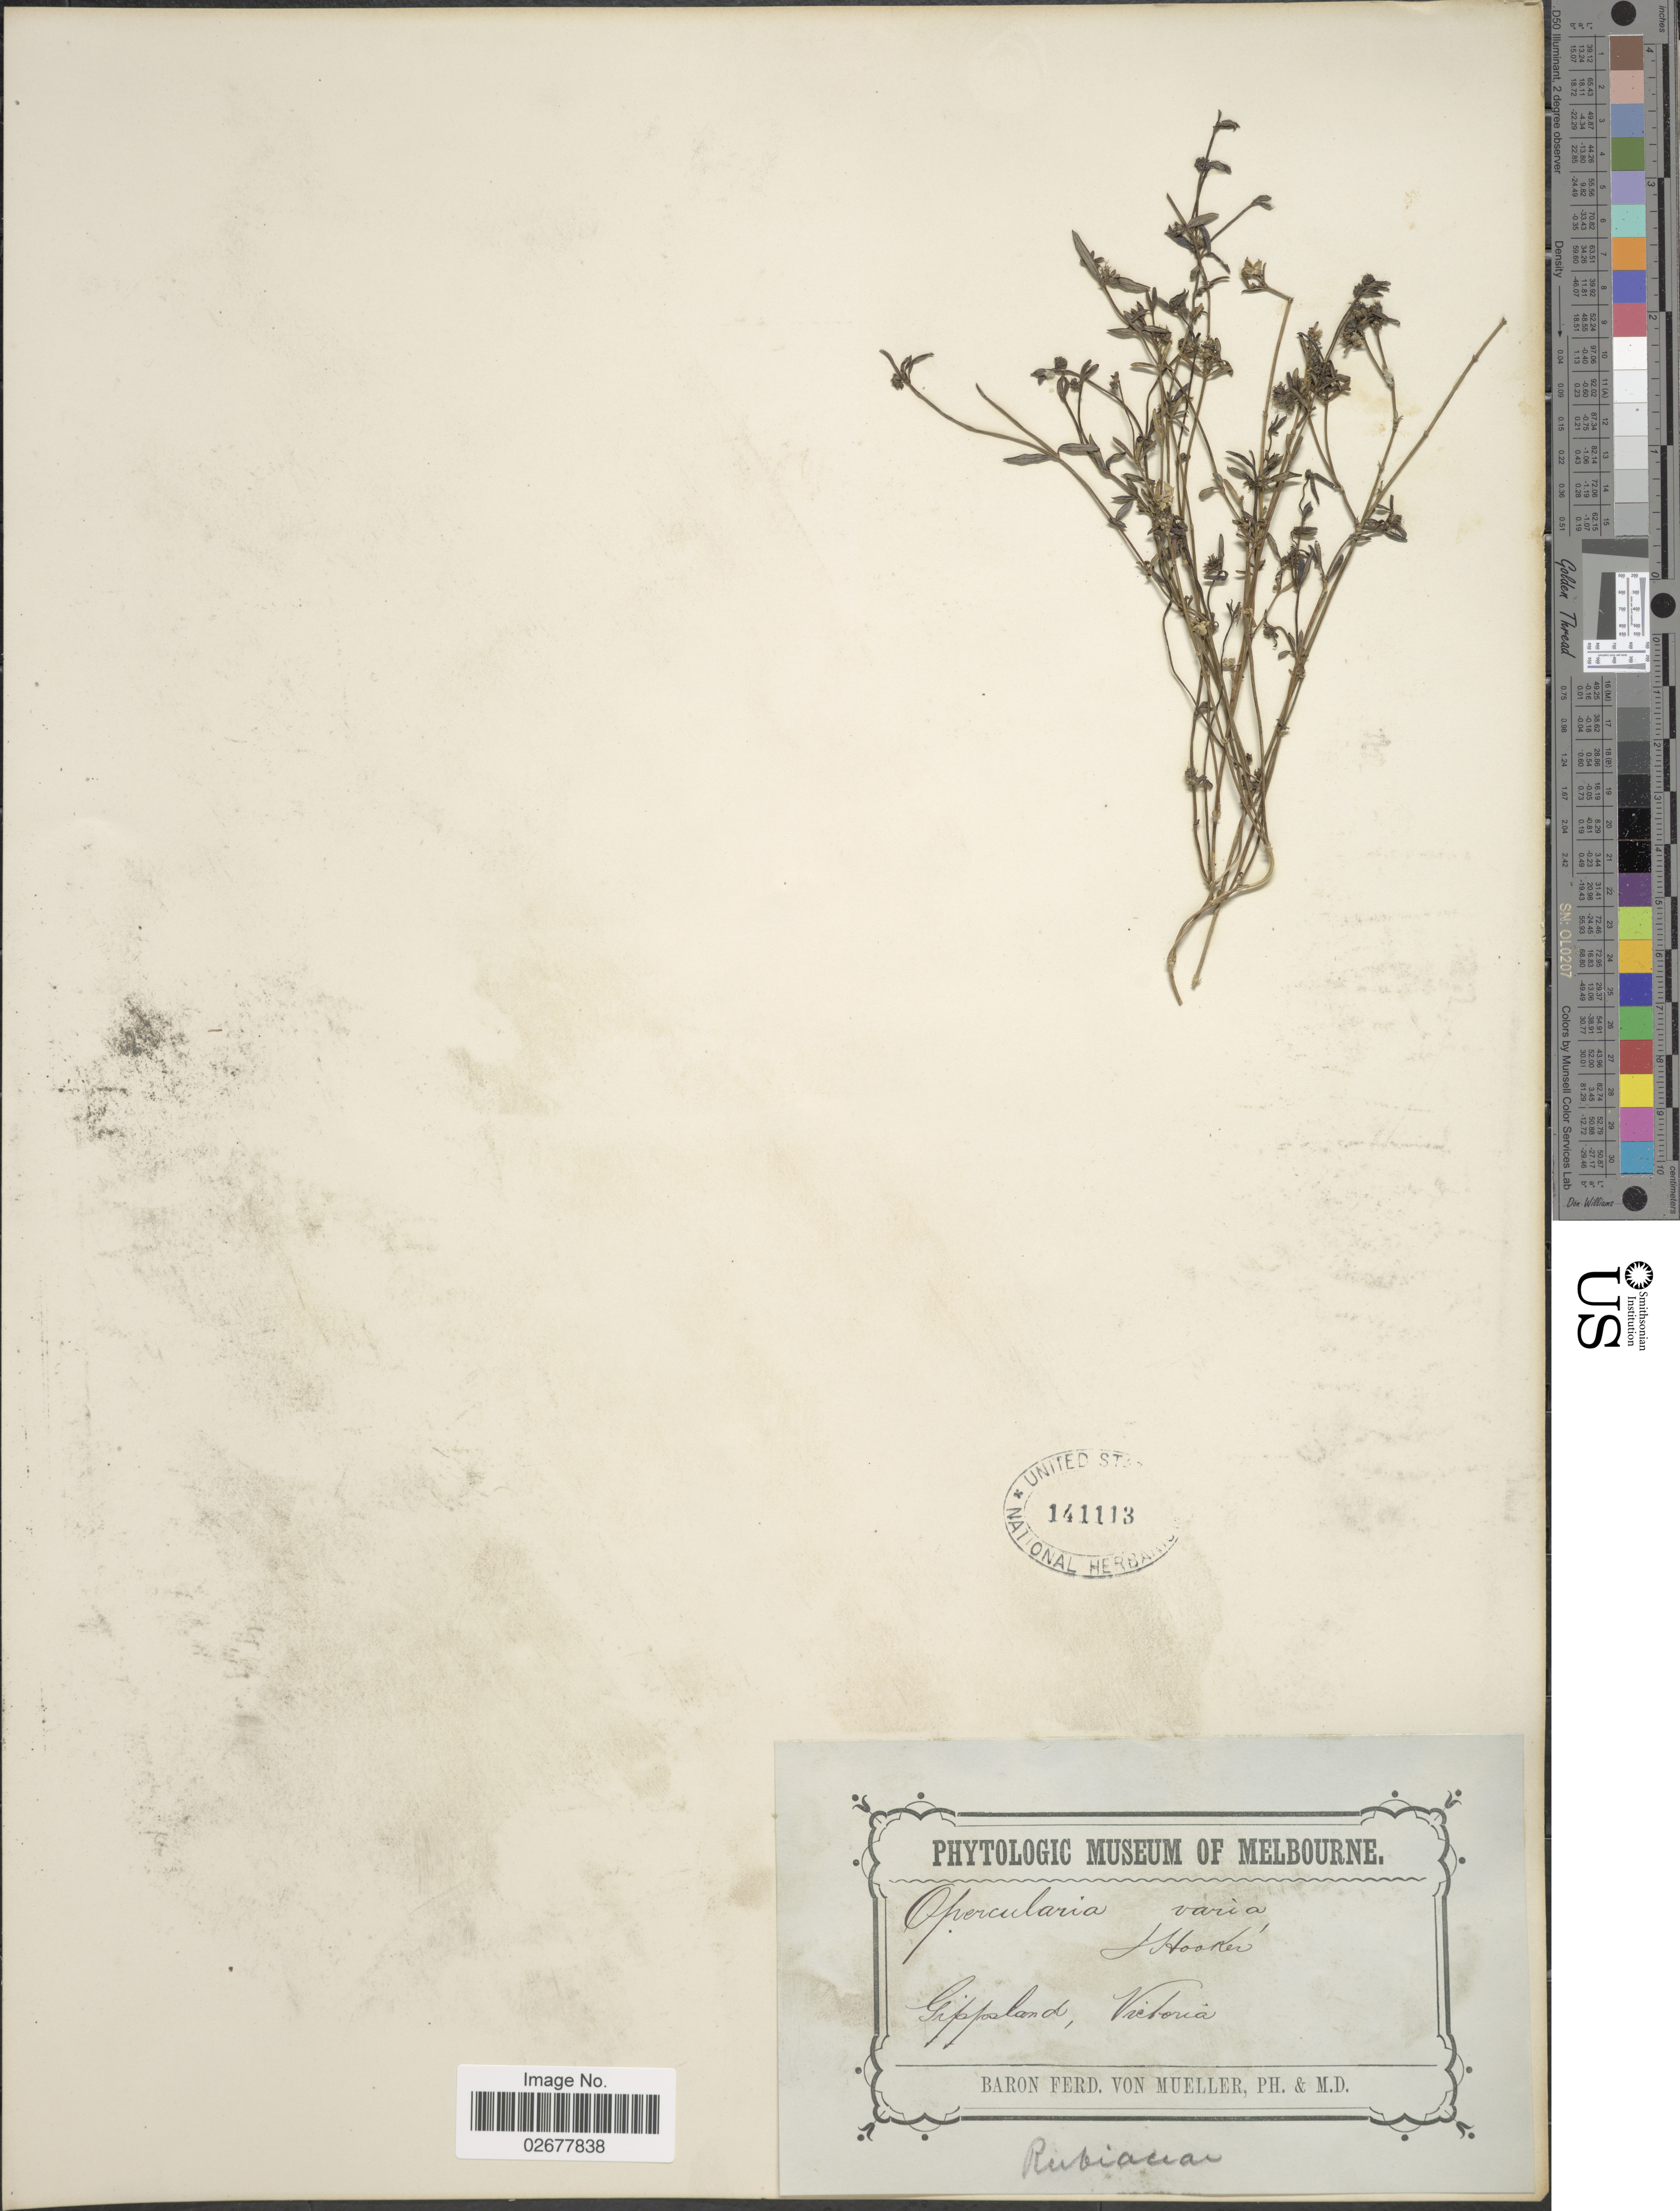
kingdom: Plantae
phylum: Tracheophyta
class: Magnoliopsida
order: Gentianales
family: Rubiaceae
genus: Opercularia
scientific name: Opercularia varia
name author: Hook. f.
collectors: F. Mueller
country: Australia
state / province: Victoria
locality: Gippsland, Victoria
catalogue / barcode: US 141113